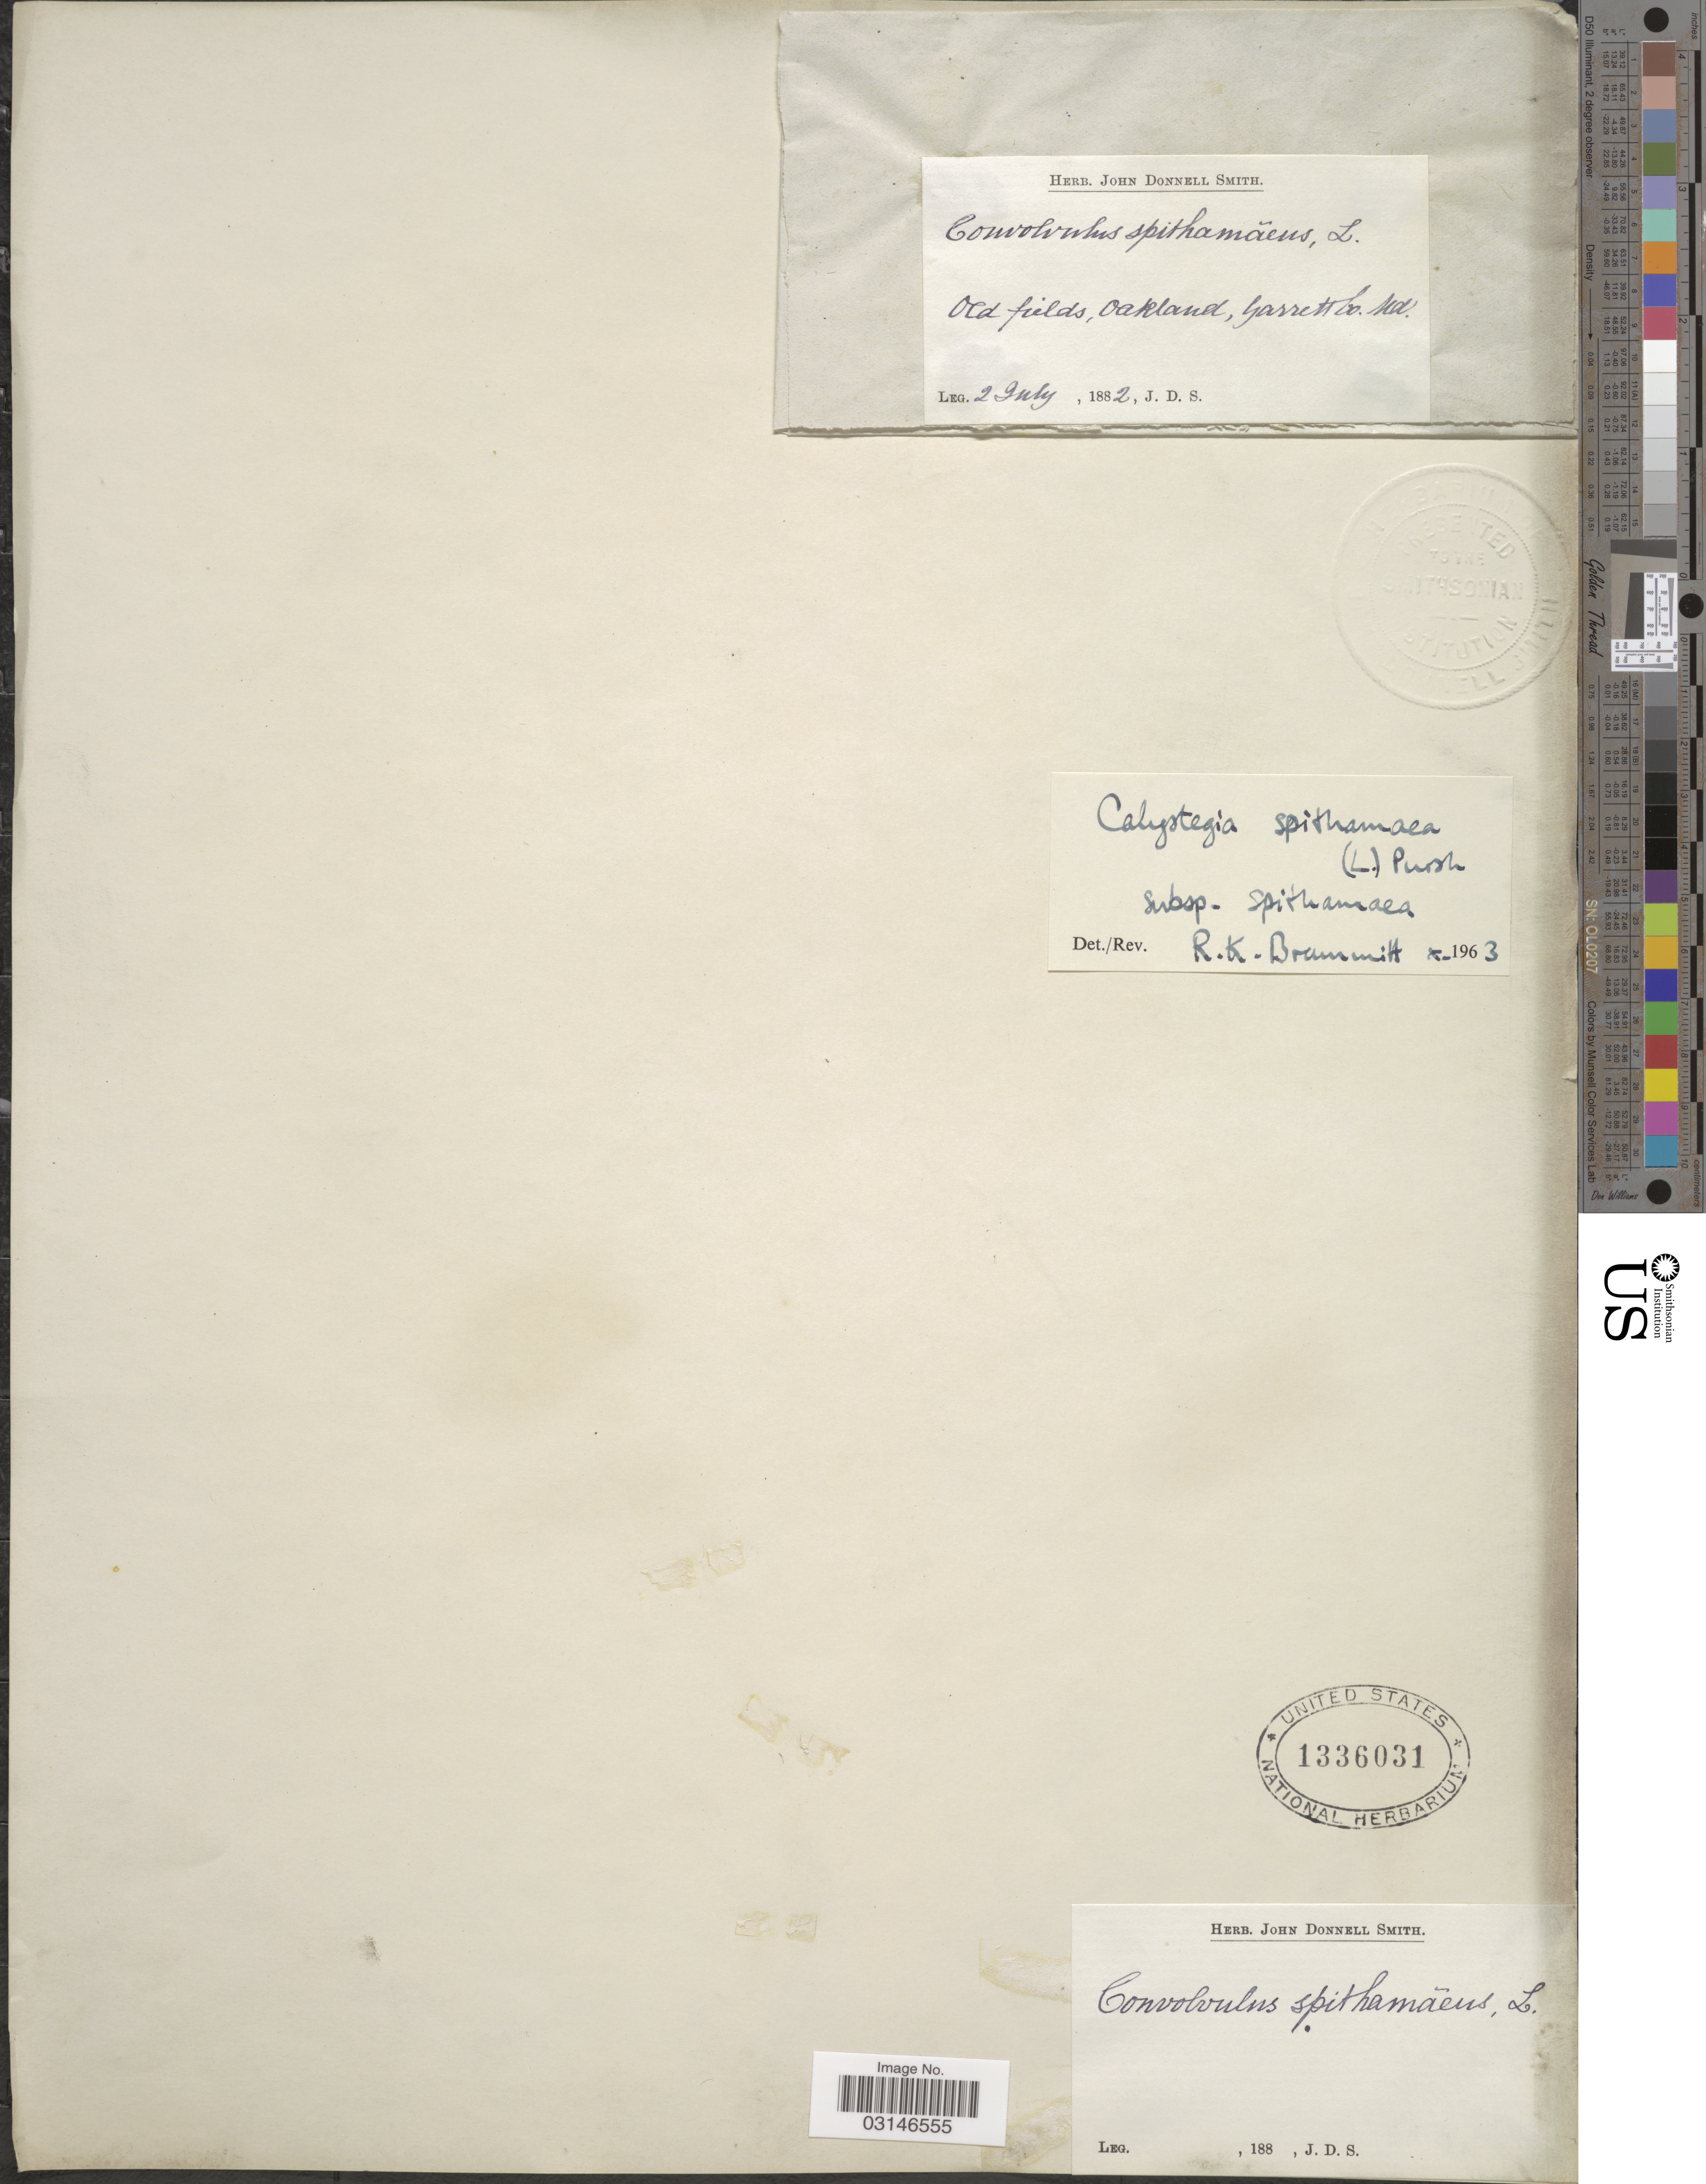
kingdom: Plantae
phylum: Tracheophyta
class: Magnoliopsida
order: Solanales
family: Convolvulaceae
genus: Calystegia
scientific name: Calystegia spithamaea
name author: (L.) Pursh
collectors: J. Donnell Smith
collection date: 1882-07-02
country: United States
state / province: Maryland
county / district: Garrett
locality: Old fields, Oakland, Garrett Co.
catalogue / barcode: US 1336031